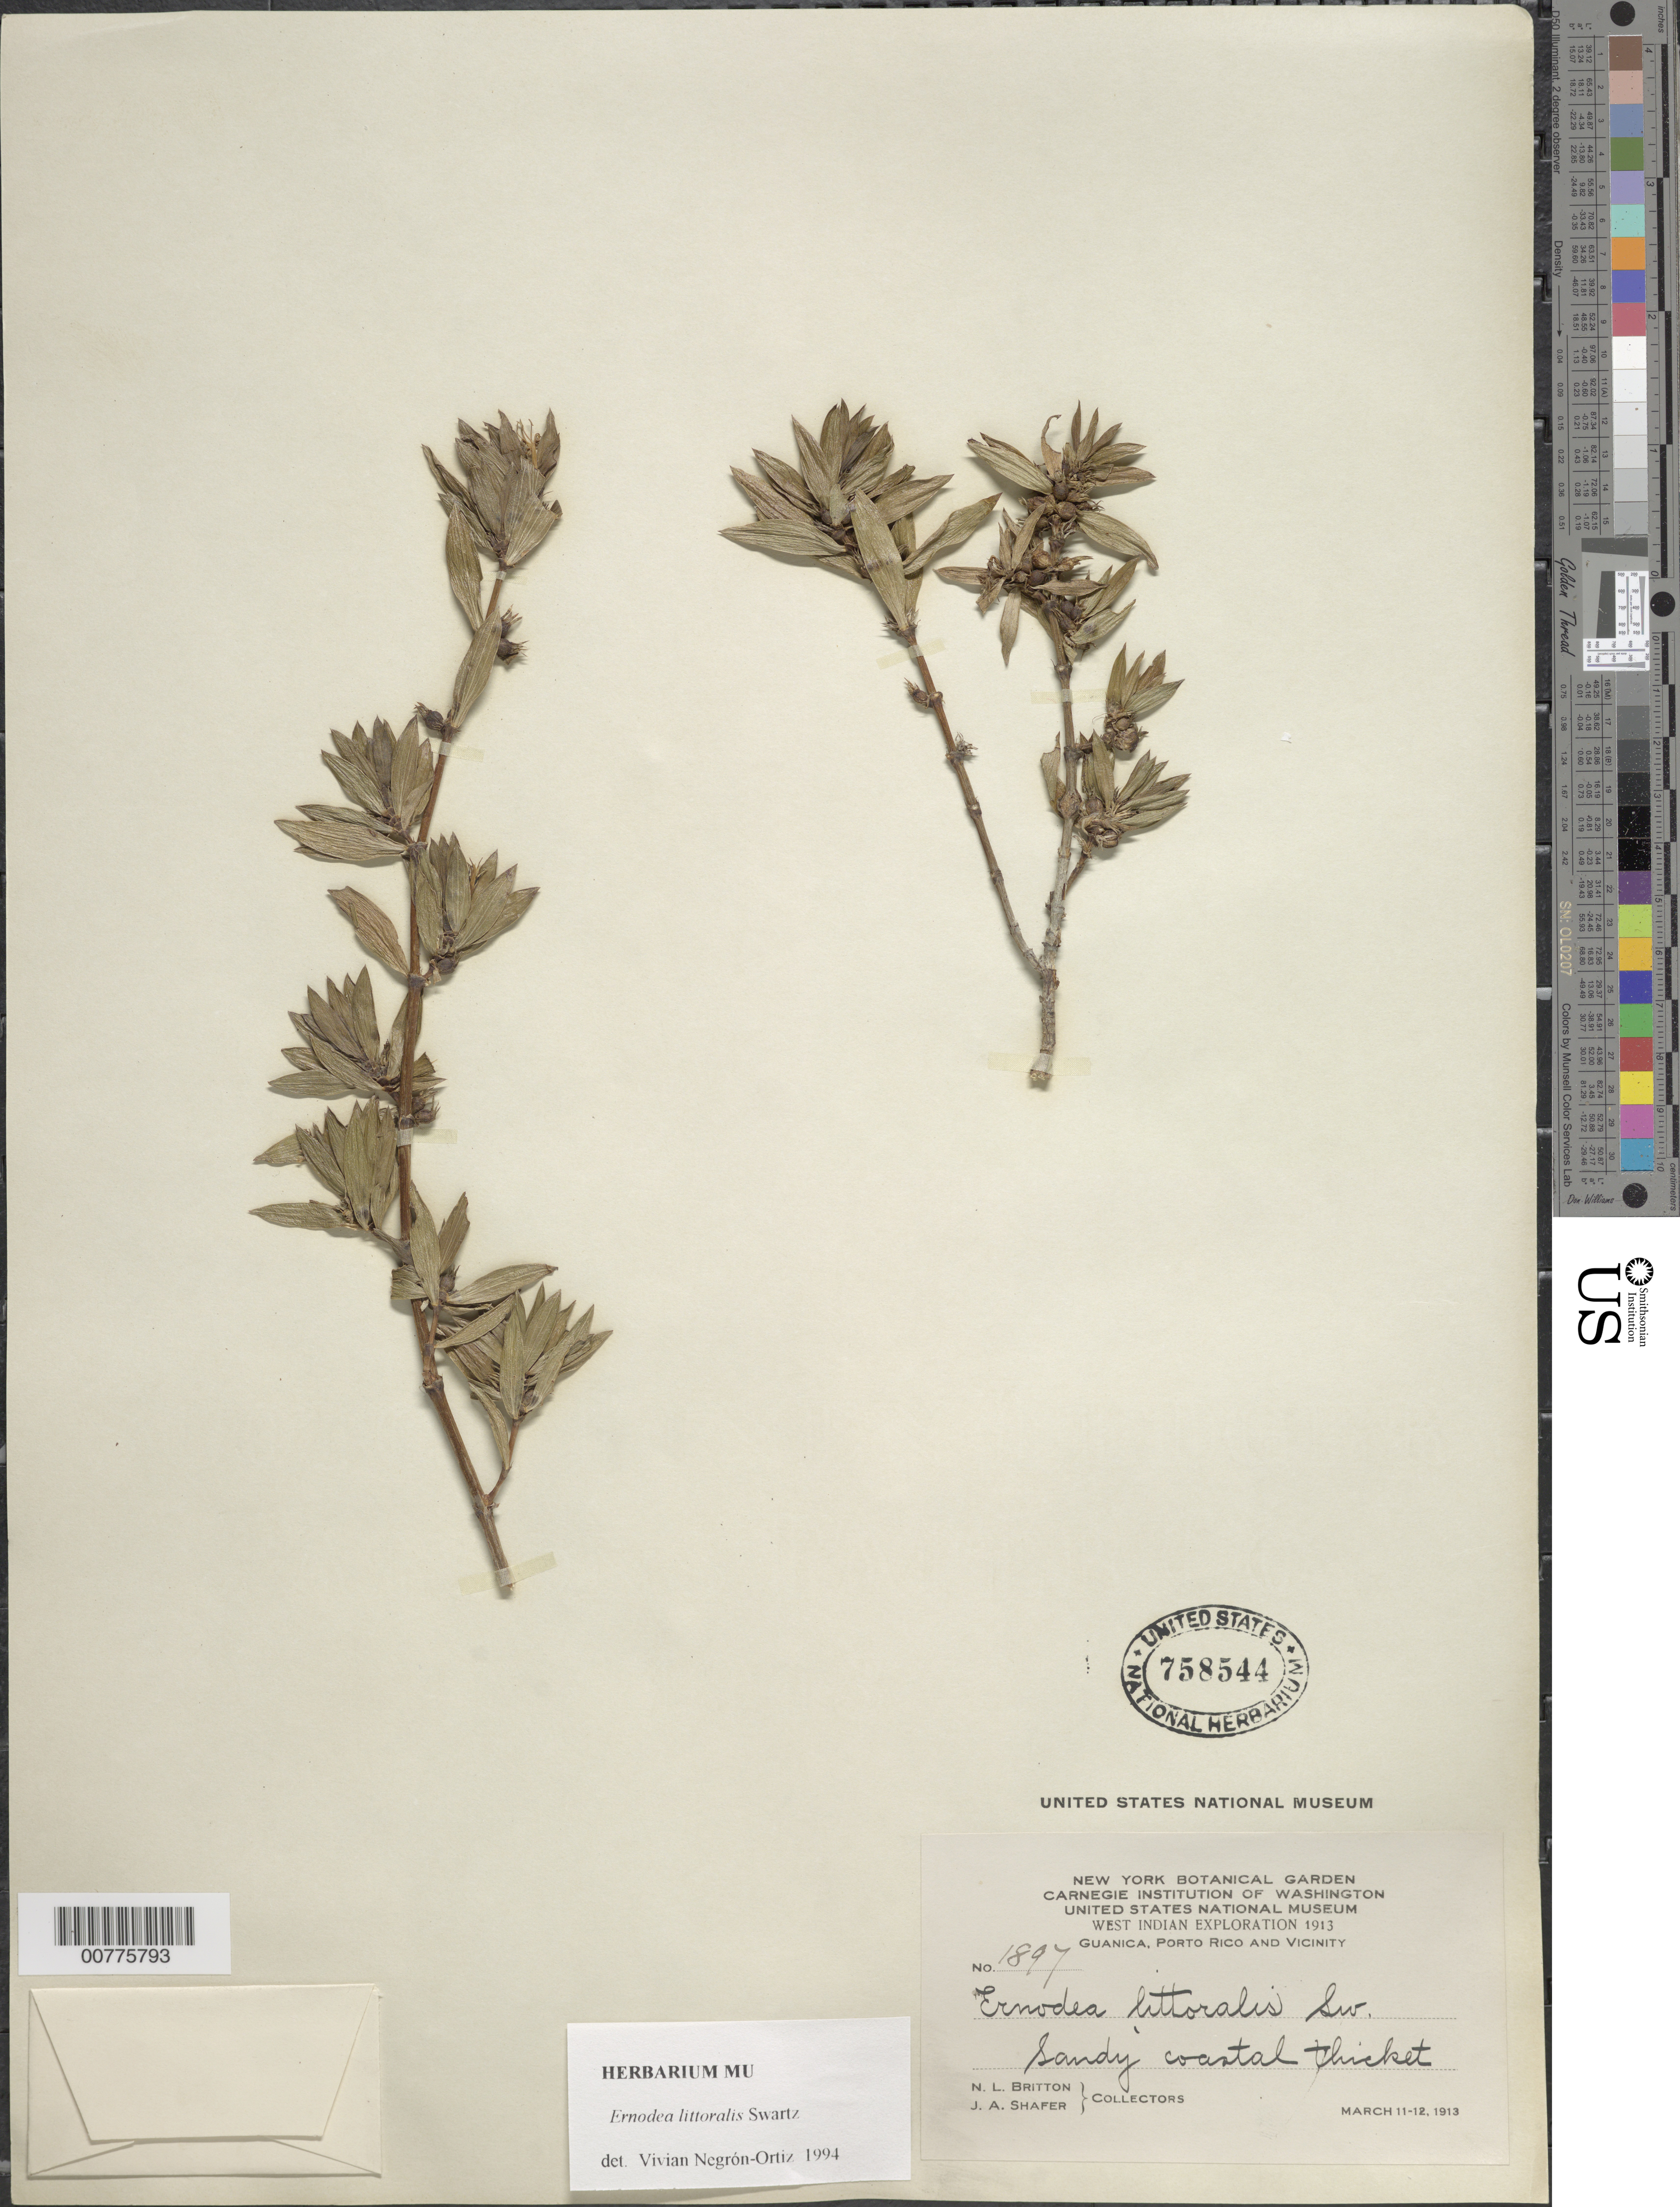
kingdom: Plantae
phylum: Tracheophyta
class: Magnoliopsida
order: Gentianales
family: Rubiaceae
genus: Ernodea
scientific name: Ernodea littoralis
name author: Sw.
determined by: Negrón-Ortiz, V.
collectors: N. Britton & J. A. Shafer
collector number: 1897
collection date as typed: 11 Mar 1913 to 12 Mar 1913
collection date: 1913-03-11/1913-03-12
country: Puerto Rico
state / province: Guánica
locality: Guanica.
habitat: Sandy coastal thicket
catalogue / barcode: US 758544